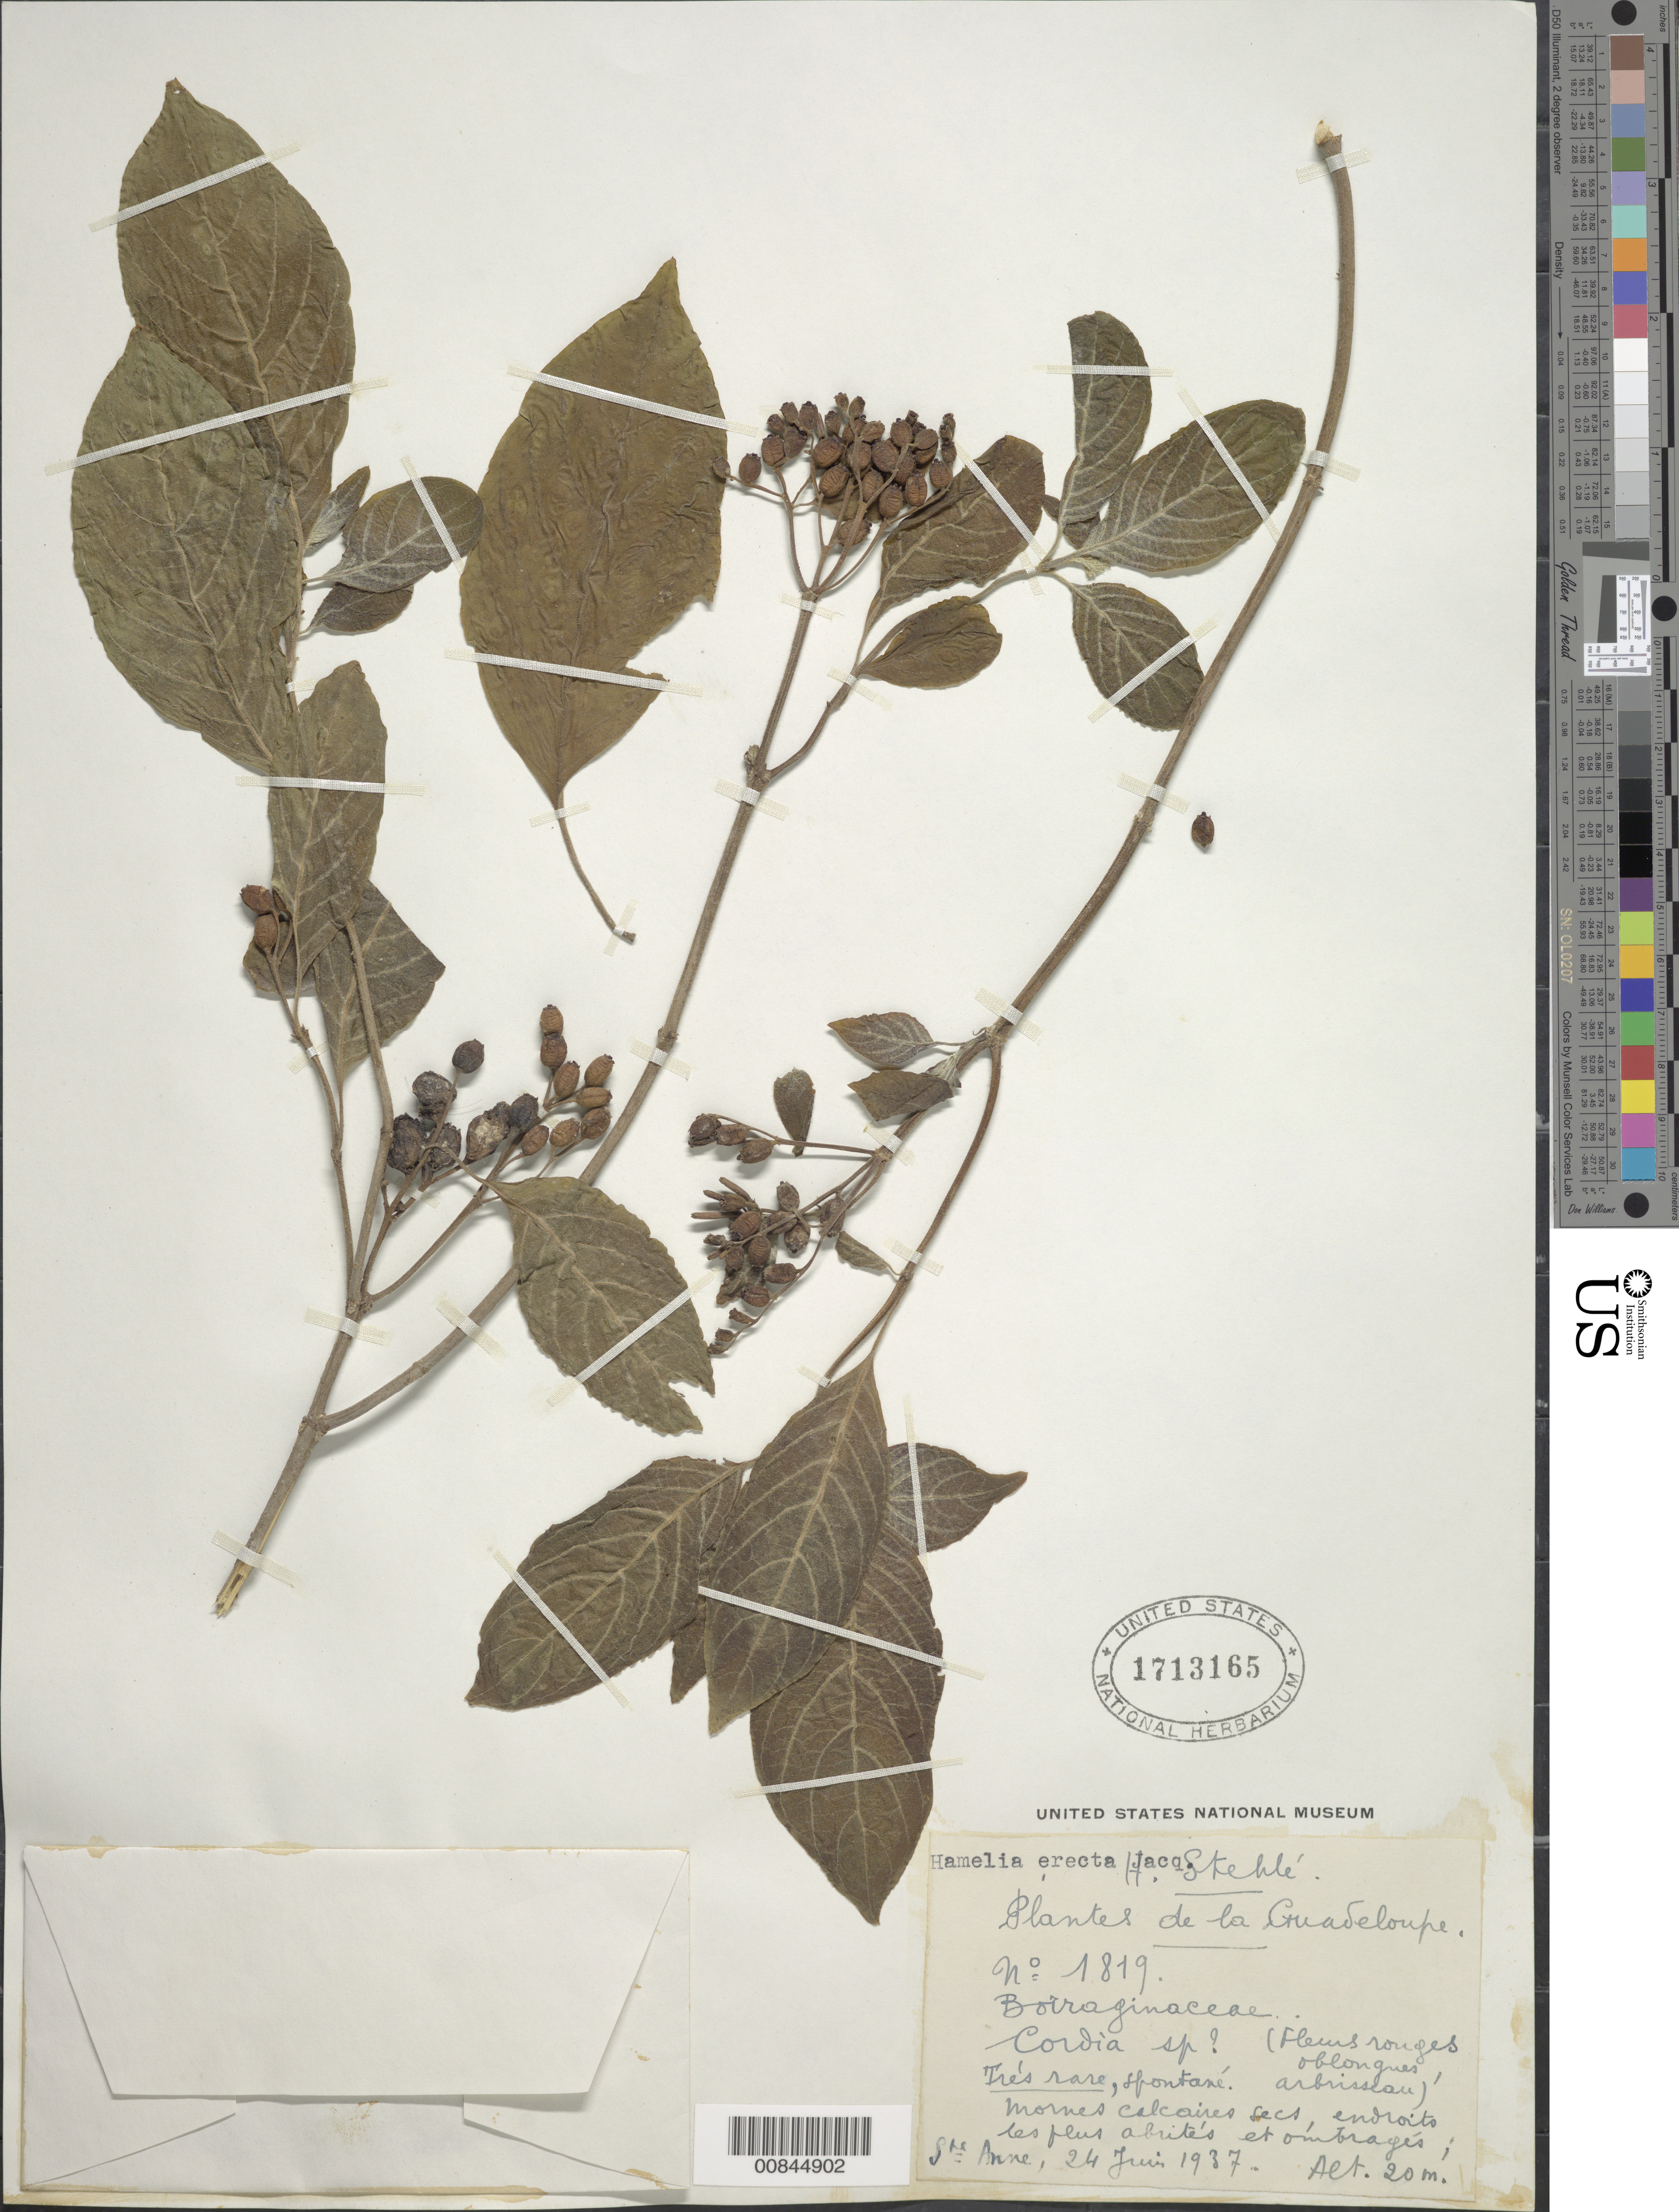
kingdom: Plantae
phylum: Tracheophyta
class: Magnoliopsida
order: Gentianales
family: Rubiaceae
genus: Hamelia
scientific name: Hamelia patens var. patens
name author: Jacq.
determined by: Elias, T. S.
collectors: H. Stehlé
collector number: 1819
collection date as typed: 24 Jun 1937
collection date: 1937-06-24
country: Guadeloupe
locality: Ste. Anne. Mornes secs.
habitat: Mornes calcaires secs, endroits des plus abrités et ombragés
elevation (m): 20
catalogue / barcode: US 1713165